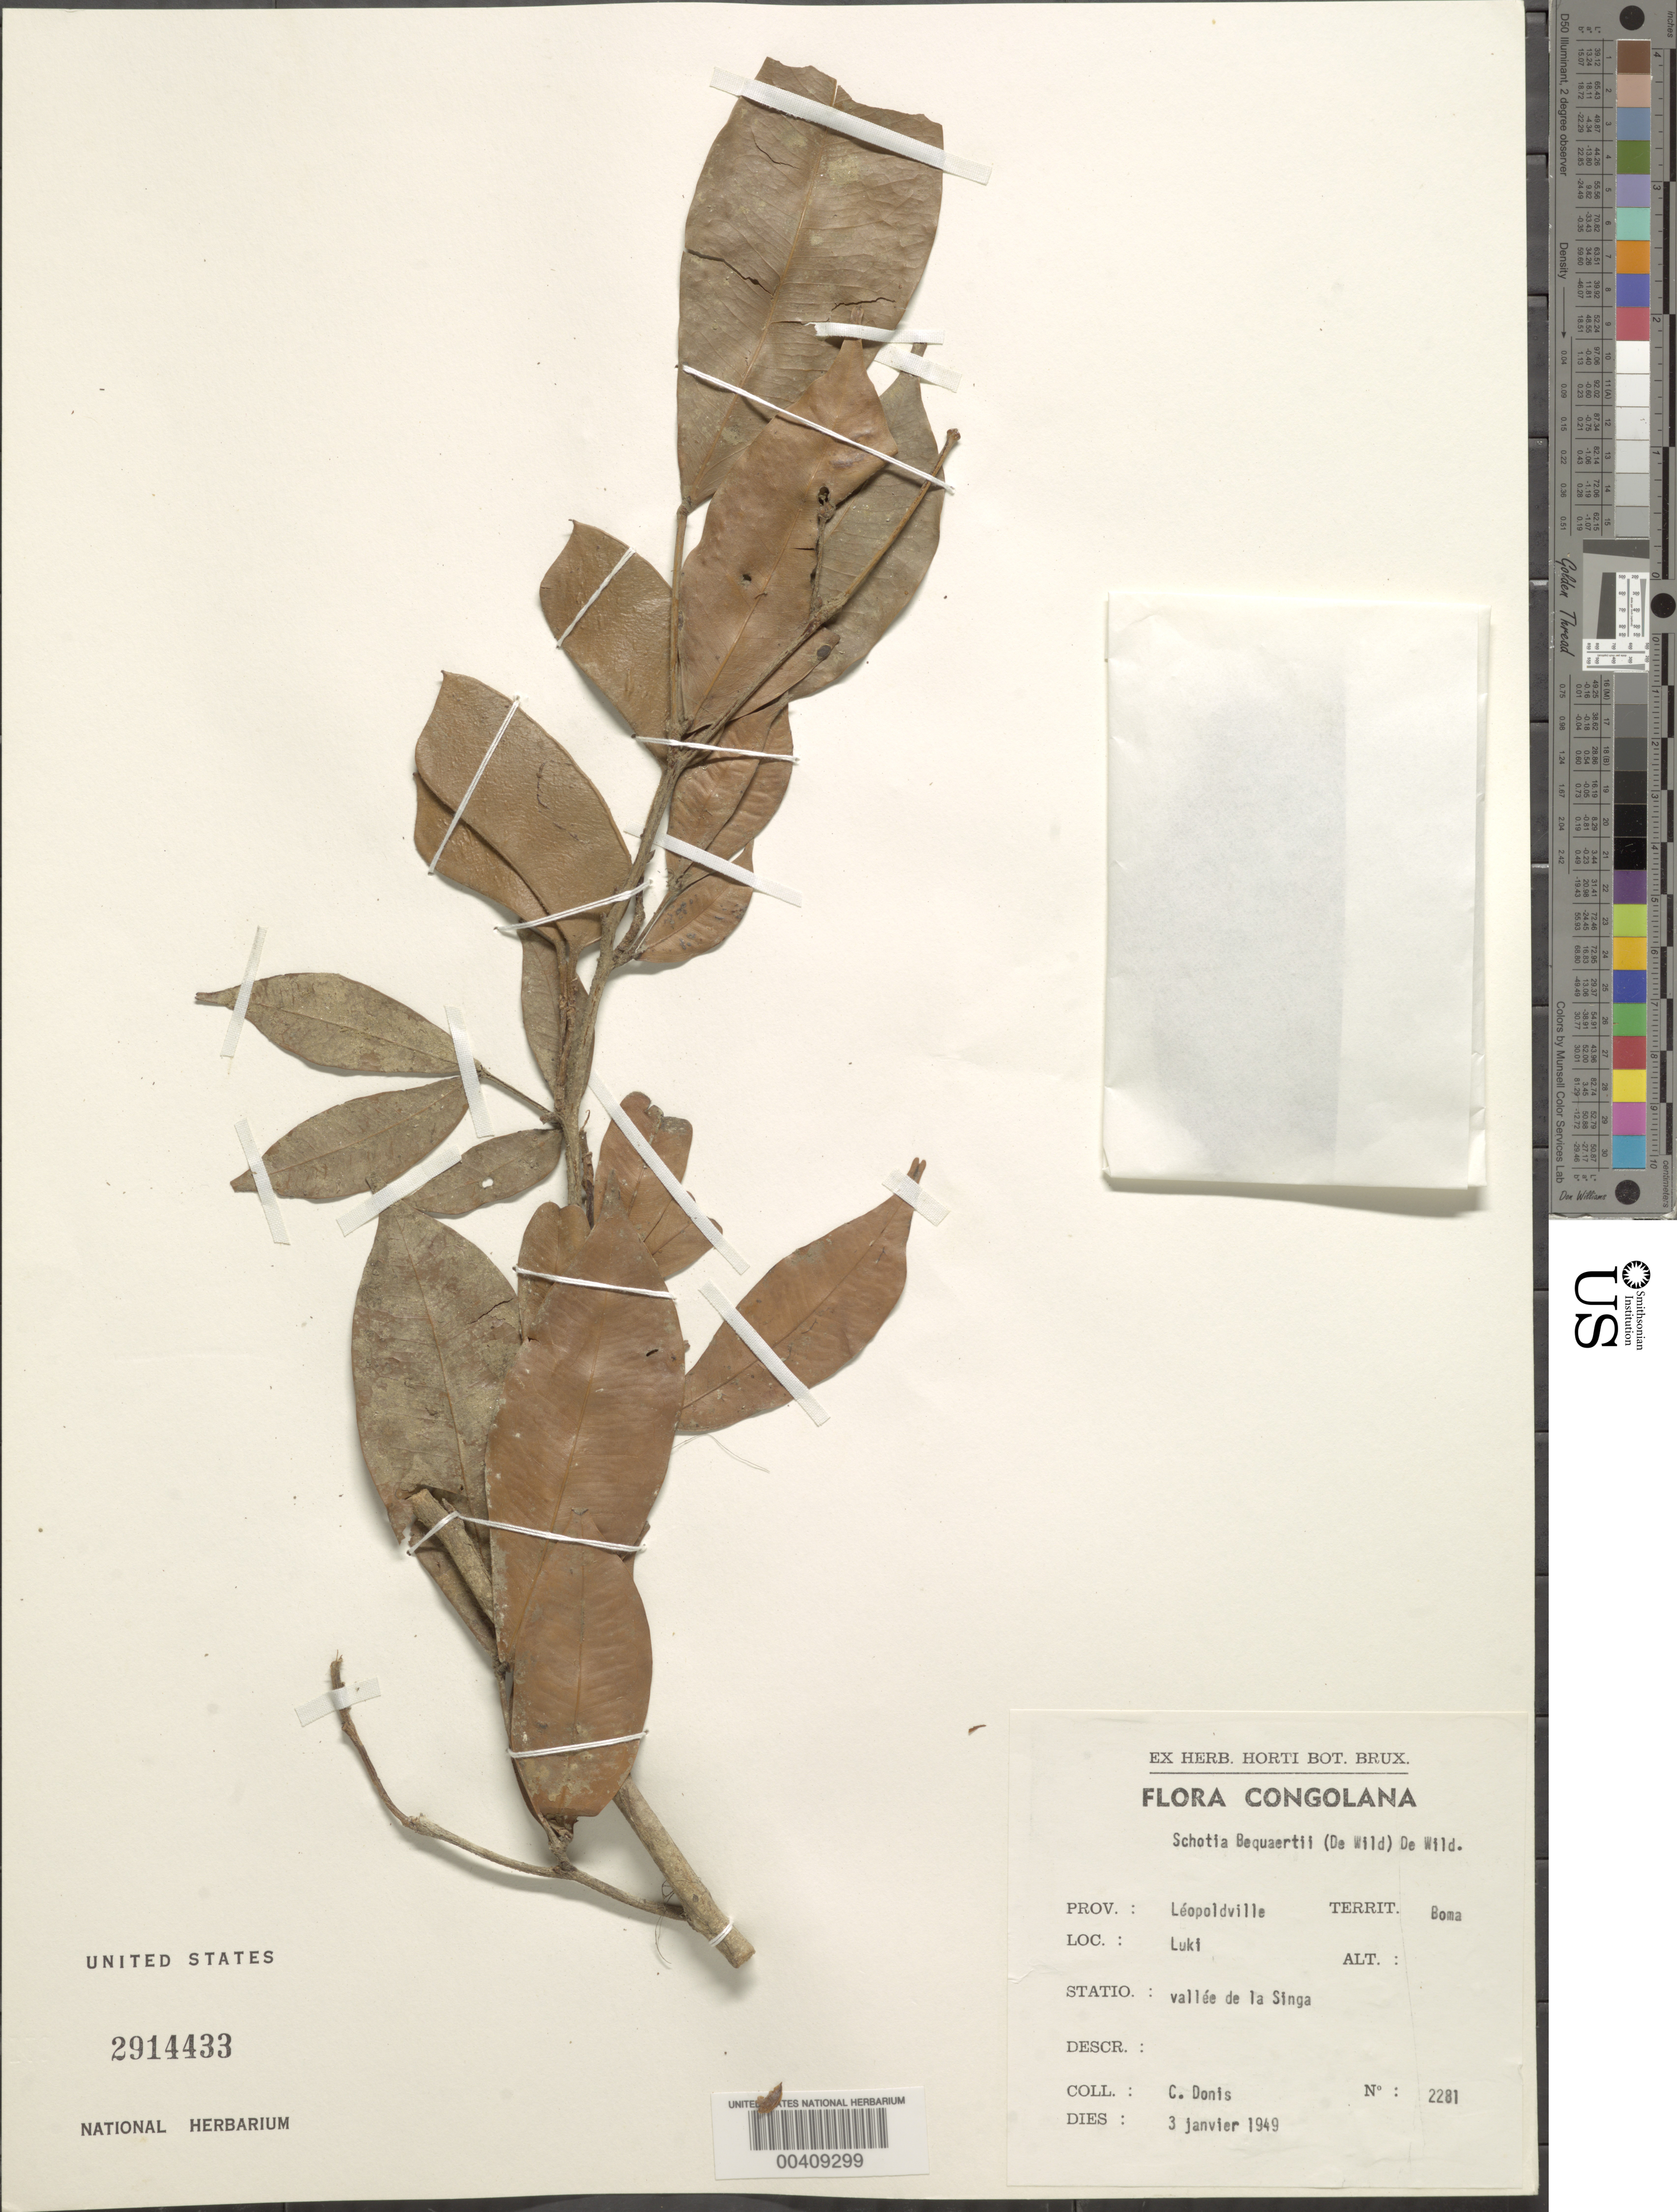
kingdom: Plantae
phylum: Tracheophyta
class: Magnoliopsida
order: Fabales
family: Fabaceae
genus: Normandiodendron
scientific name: Normandiodendron bequaertii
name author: (De Wild.) J. Léonard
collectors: C. Denis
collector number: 2281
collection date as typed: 03 Jan 1949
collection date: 1949-01-03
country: Congo, Democratic Republic of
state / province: Kinshasa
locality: Leopoldville, boma, luki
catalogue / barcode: US 2914433